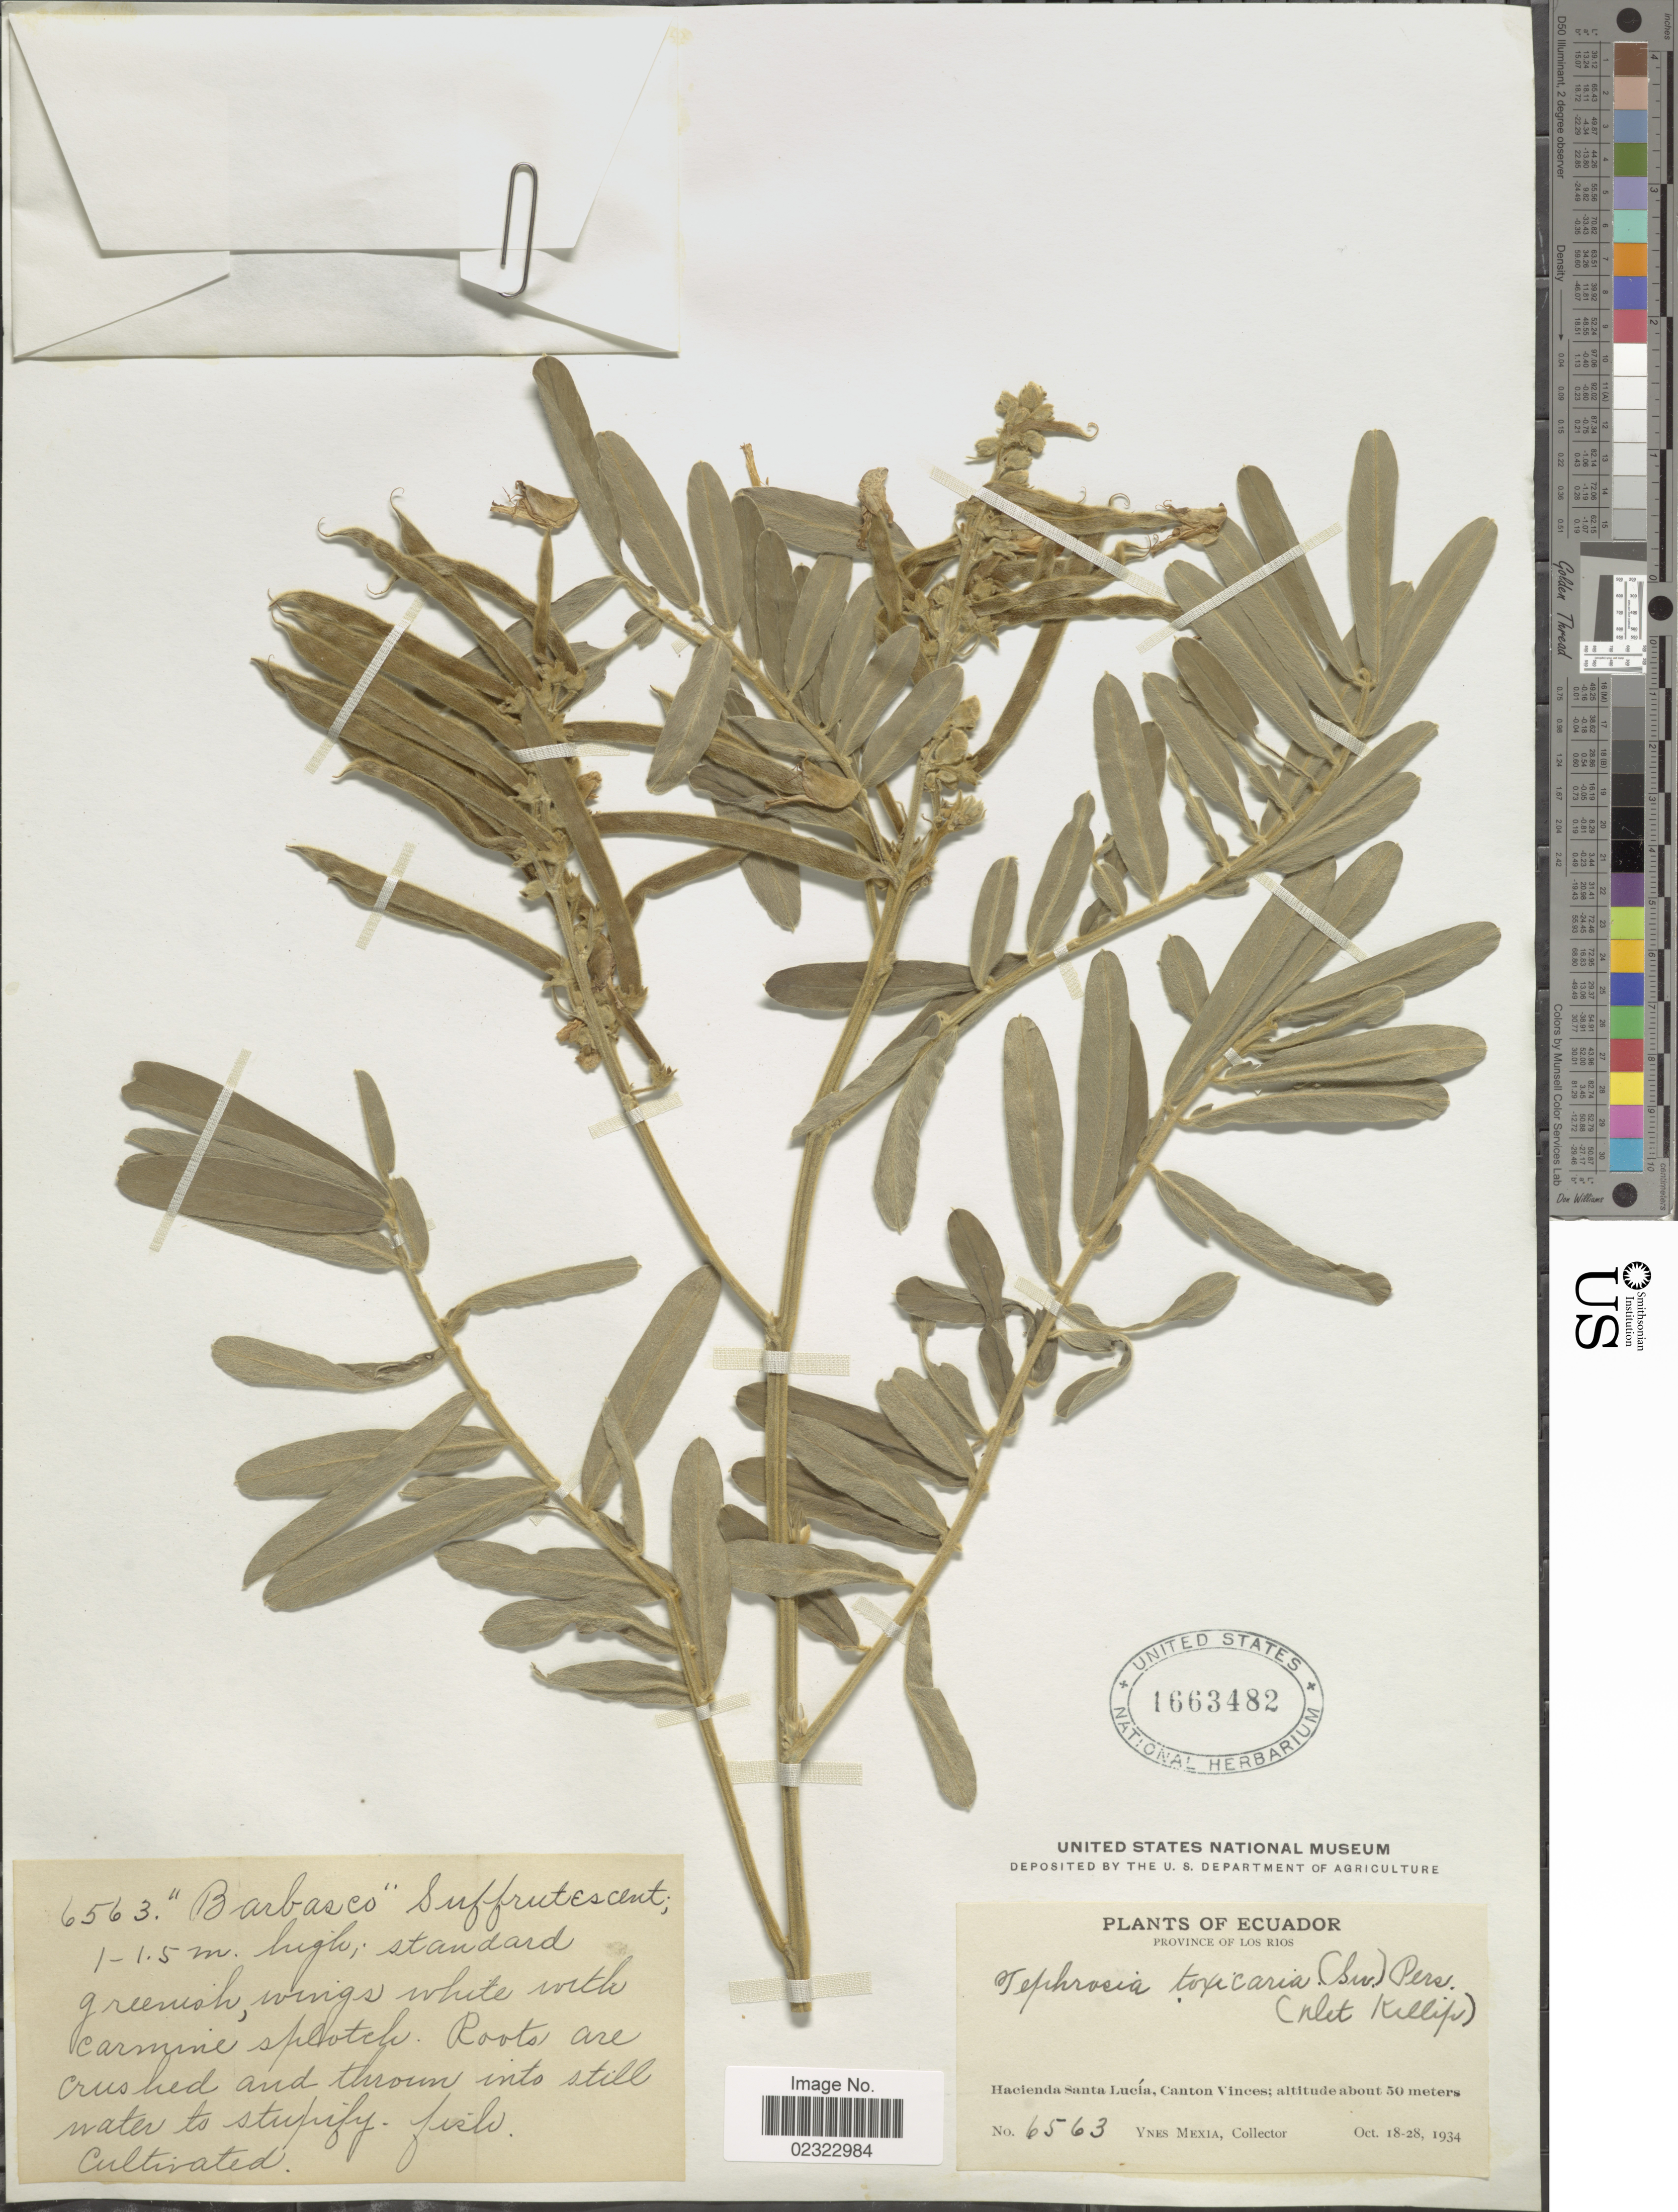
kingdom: Plantae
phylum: Tracheophyta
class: Magnoliopsida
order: Fabales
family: Fabaceae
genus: Tephrosia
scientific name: Tephrosia sinapou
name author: (Buc'hoz) A. Chev.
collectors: Y. Mexia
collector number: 6563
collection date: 1934-10-18/1934-10-28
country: Ecuador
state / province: Los Ríos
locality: Province of Los Rios, Hacienda Santa Lucia, Canton Vinces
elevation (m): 50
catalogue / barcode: US 1663482